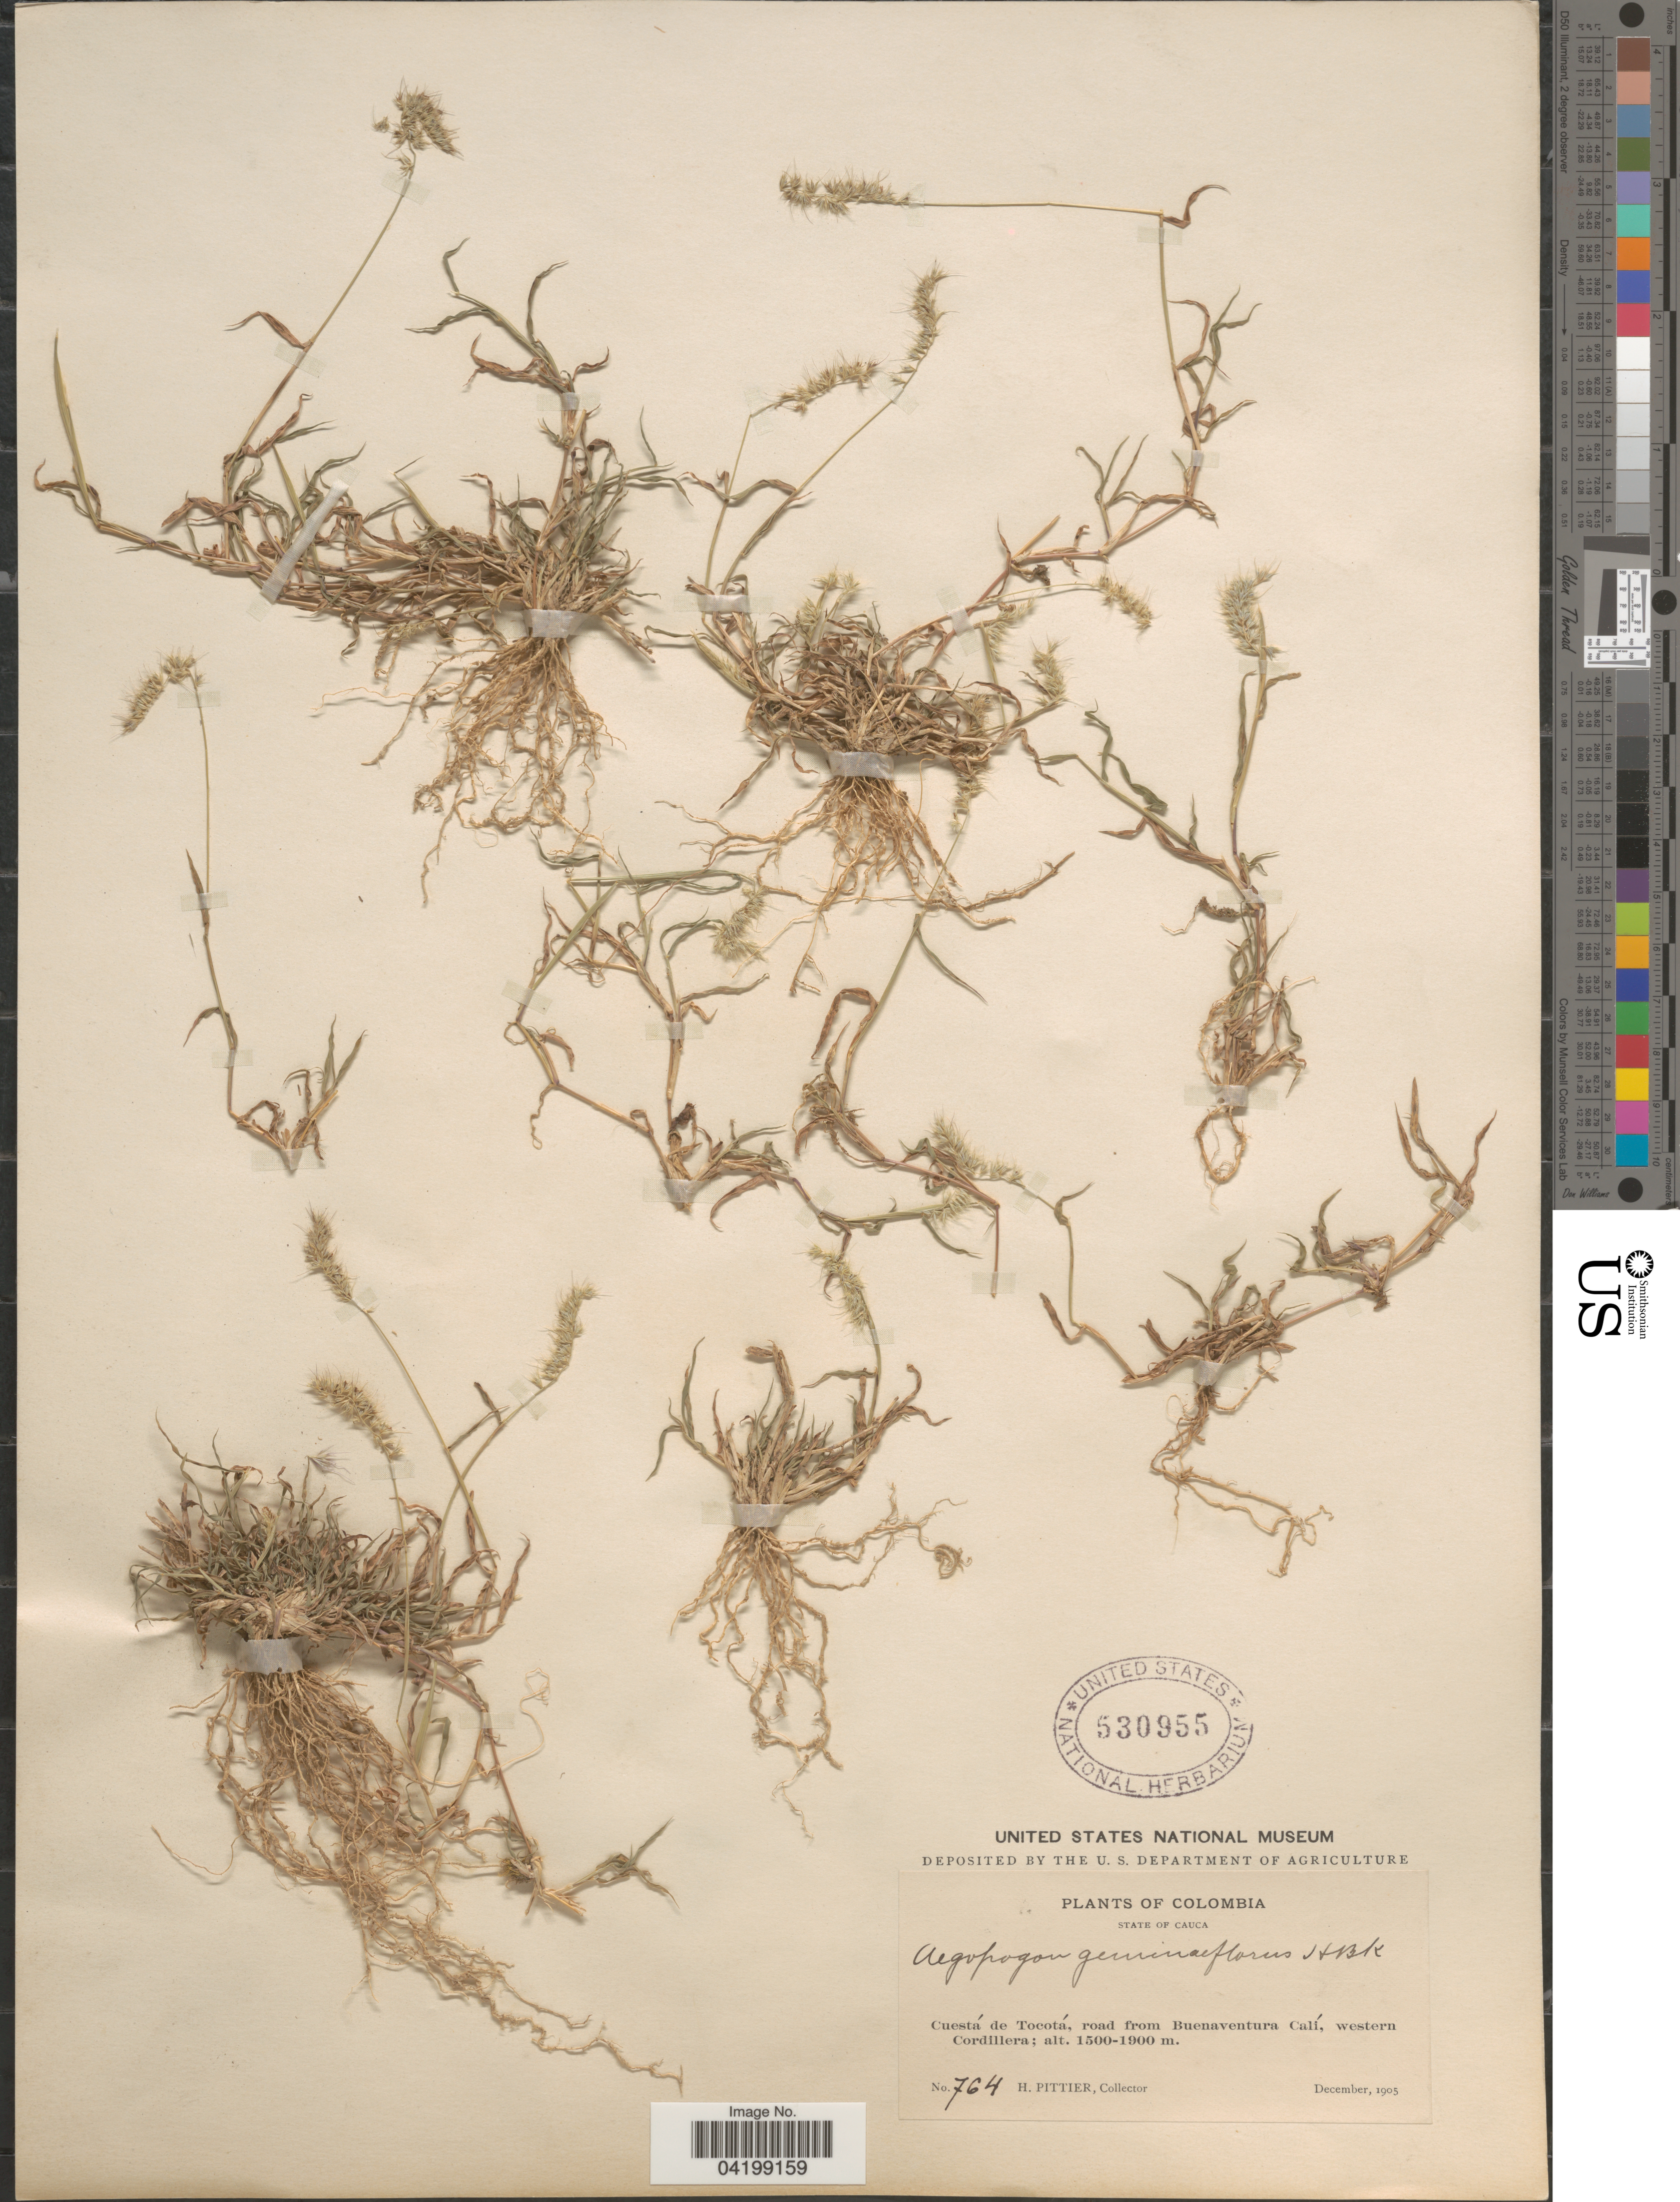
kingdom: Plantae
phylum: Tracheophyta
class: Liliopsida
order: Poales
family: Poaceae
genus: Muhlenbergia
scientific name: Muhlenbergia cenchroides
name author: (Humb. & Bonpl. ex Willd.) P.M. Peterson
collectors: H. F. Pittier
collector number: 764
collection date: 1905-12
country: Colombia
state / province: Cauca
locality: Cuestá de Tocotá, road from Buenaventura Calí, western Cordillera.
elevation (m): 1500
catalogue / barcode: US 530955